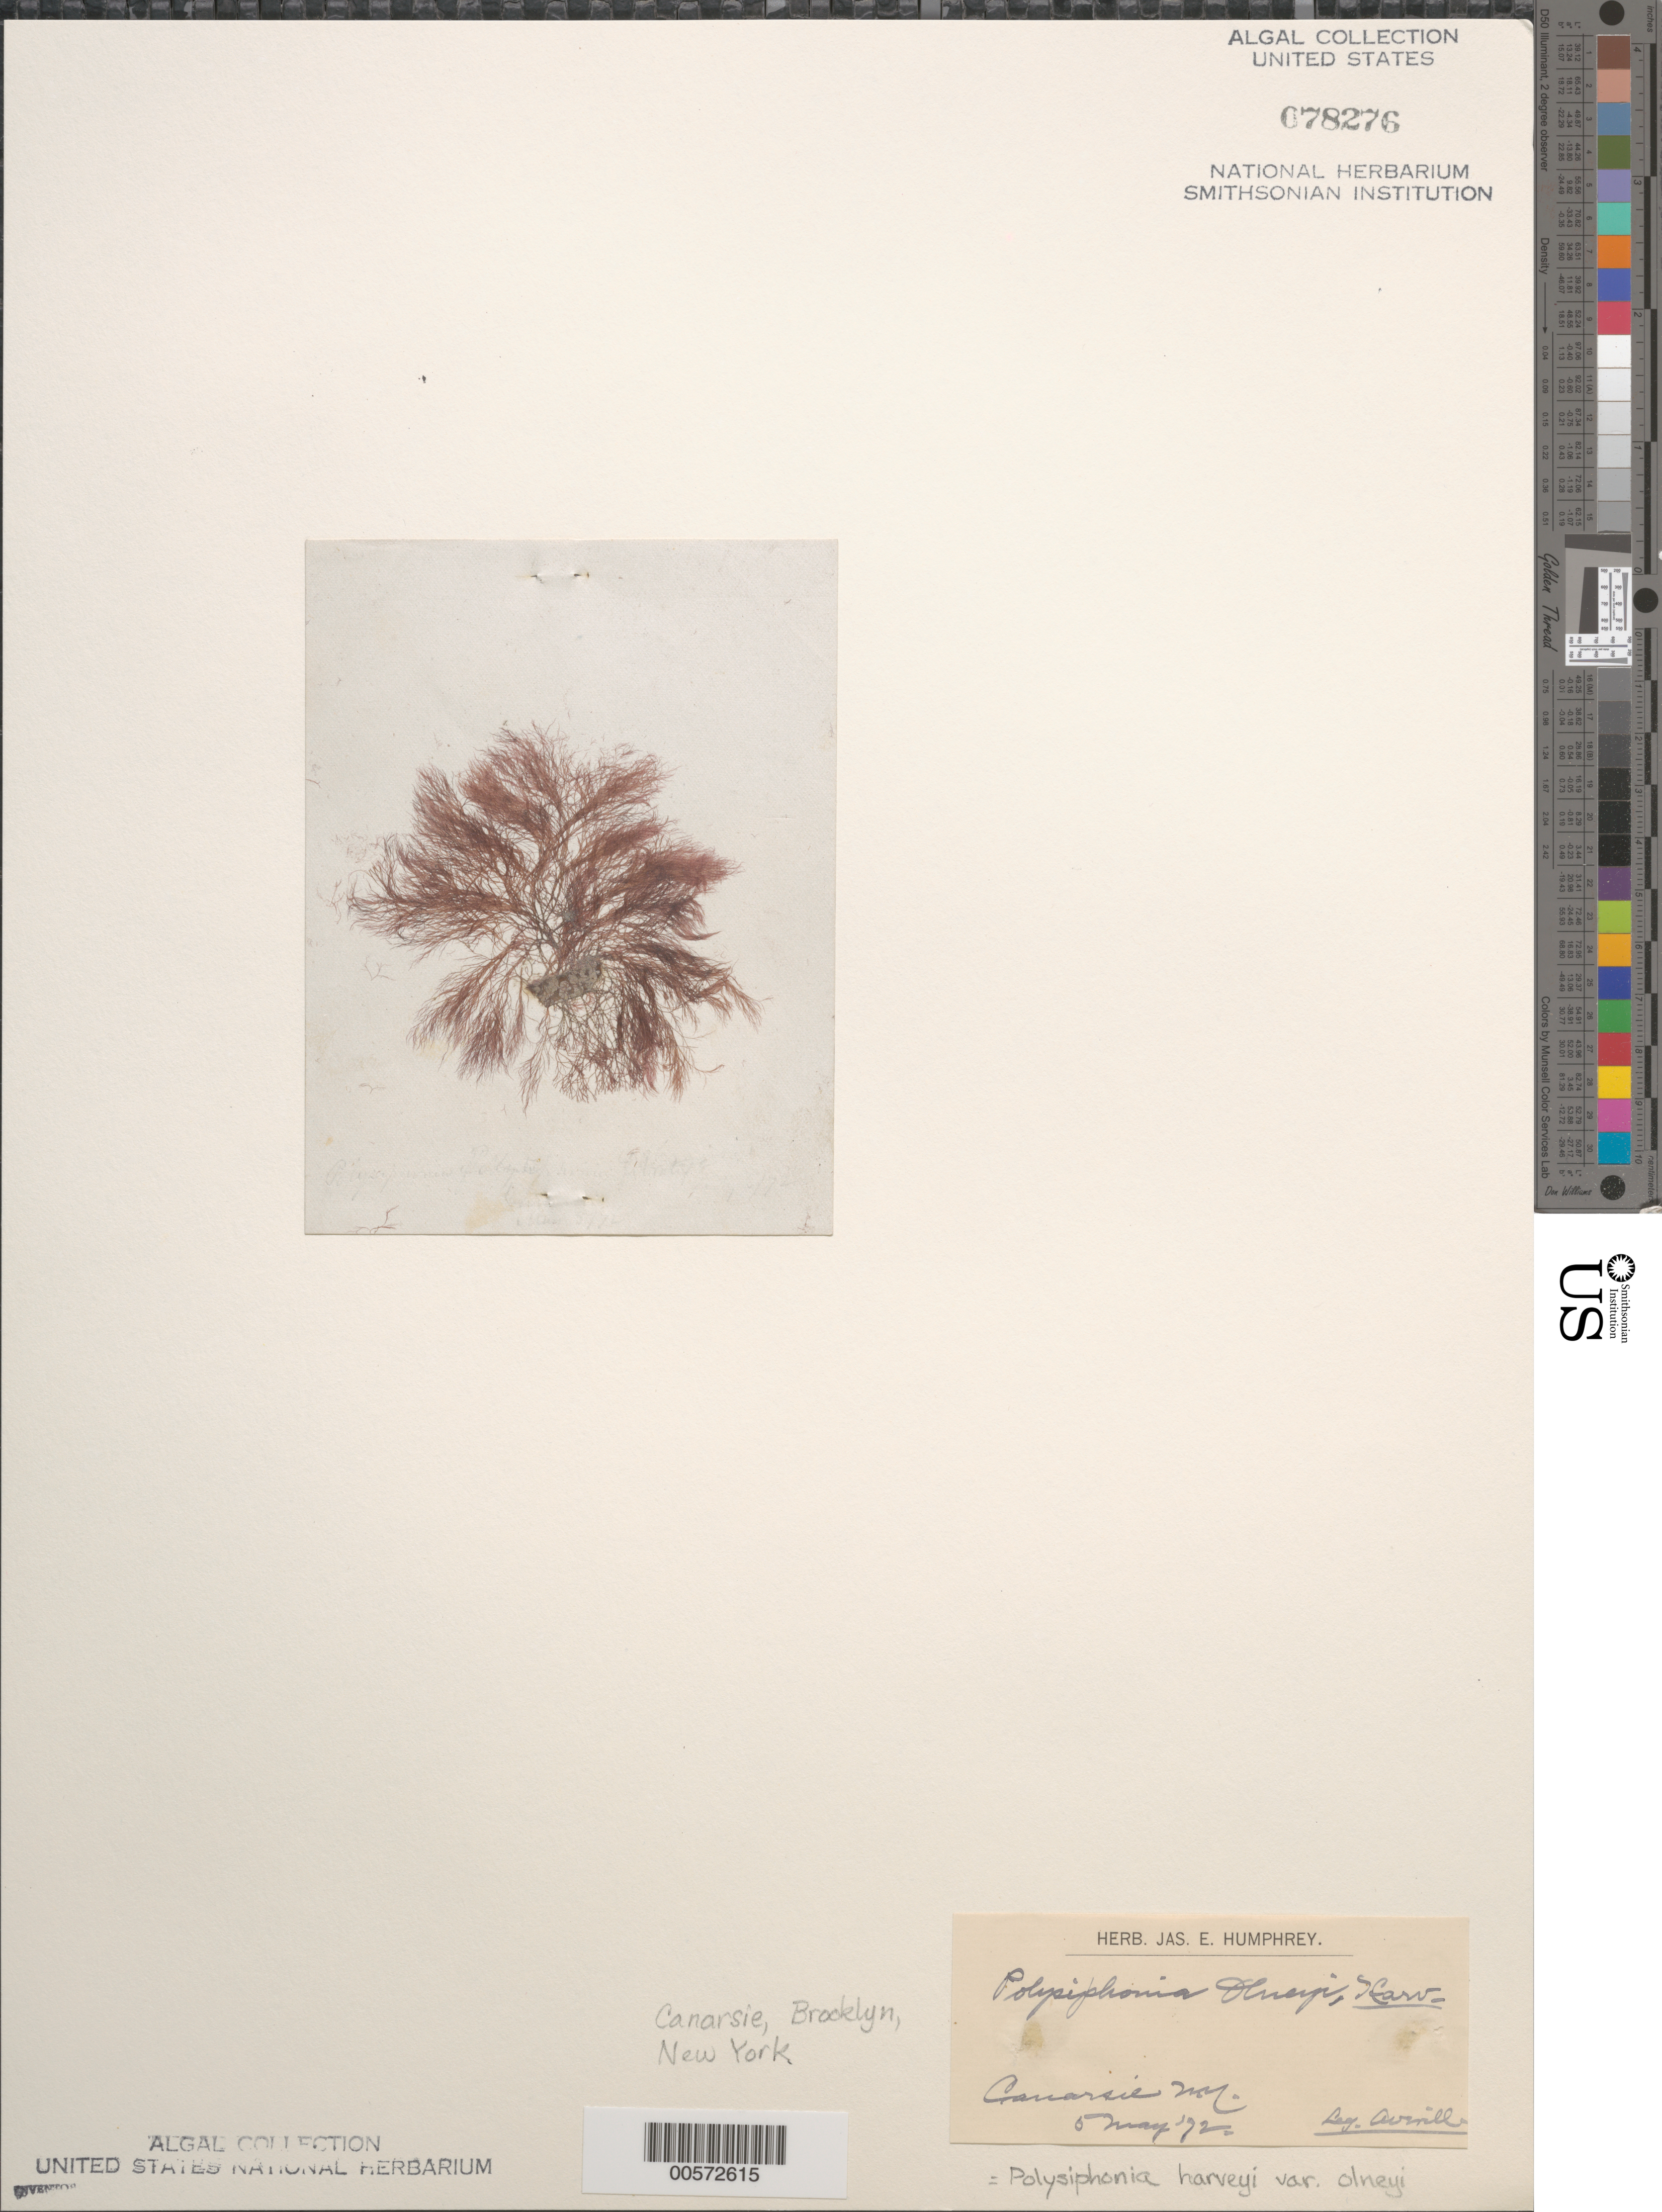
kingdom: Plantae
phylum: Rhodophyta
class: Florideophyceae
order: Ceramiales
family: Rhodomelaceae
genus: Melanothamnus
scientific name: Melanothamnus harveyi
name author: (Bailey) Diaz-Tapia & C.A. Maggs in Diaz-Tapia et al.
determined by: Algae name updating Project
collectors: H. Averill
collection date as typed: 05 May 1872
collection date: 1872-05-05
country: United States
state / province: New York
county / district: Kings County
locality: Canarsie, Brooklyn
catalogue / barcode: US 78276